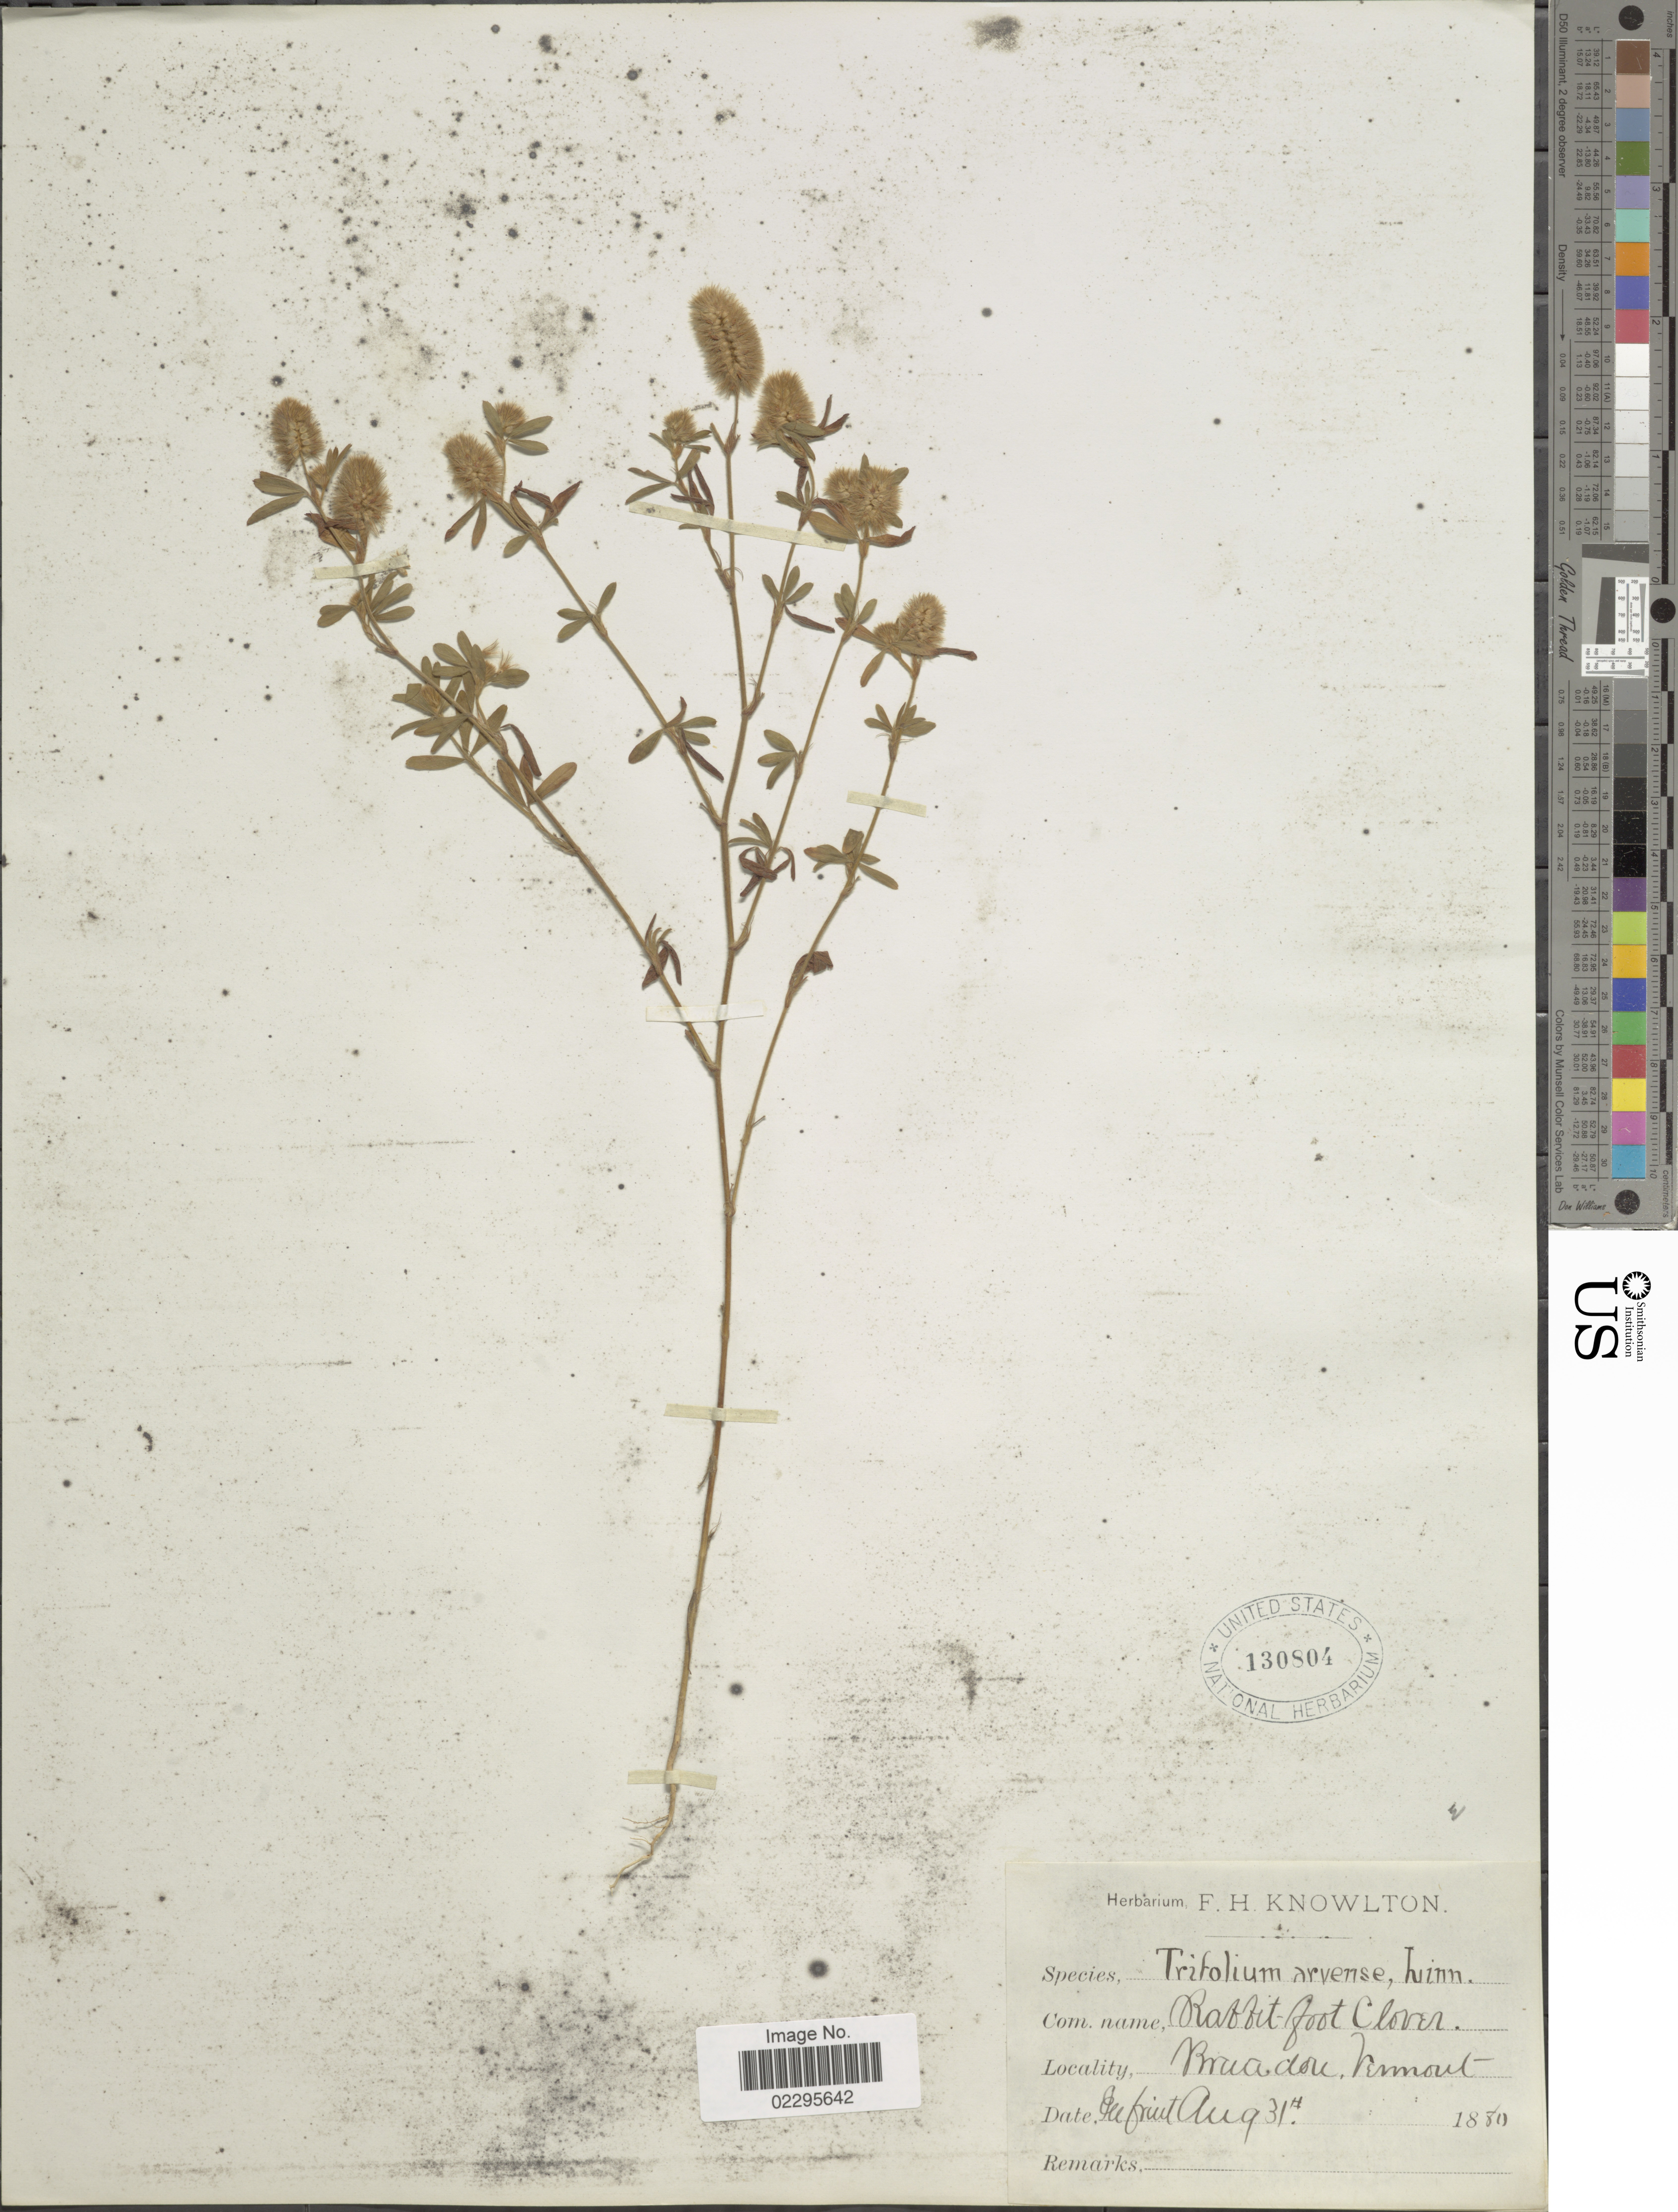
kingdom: Plantae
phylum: Tracheophyta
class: Magnoliopsida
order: Fabales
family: Fabaceae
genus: Trifolium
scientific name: Trifolium arvense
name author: L.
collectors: ex herb. F.H. Knowlton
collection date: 1880-08-31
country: United States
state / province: Vermont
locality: Brandon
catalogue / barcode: US 130804